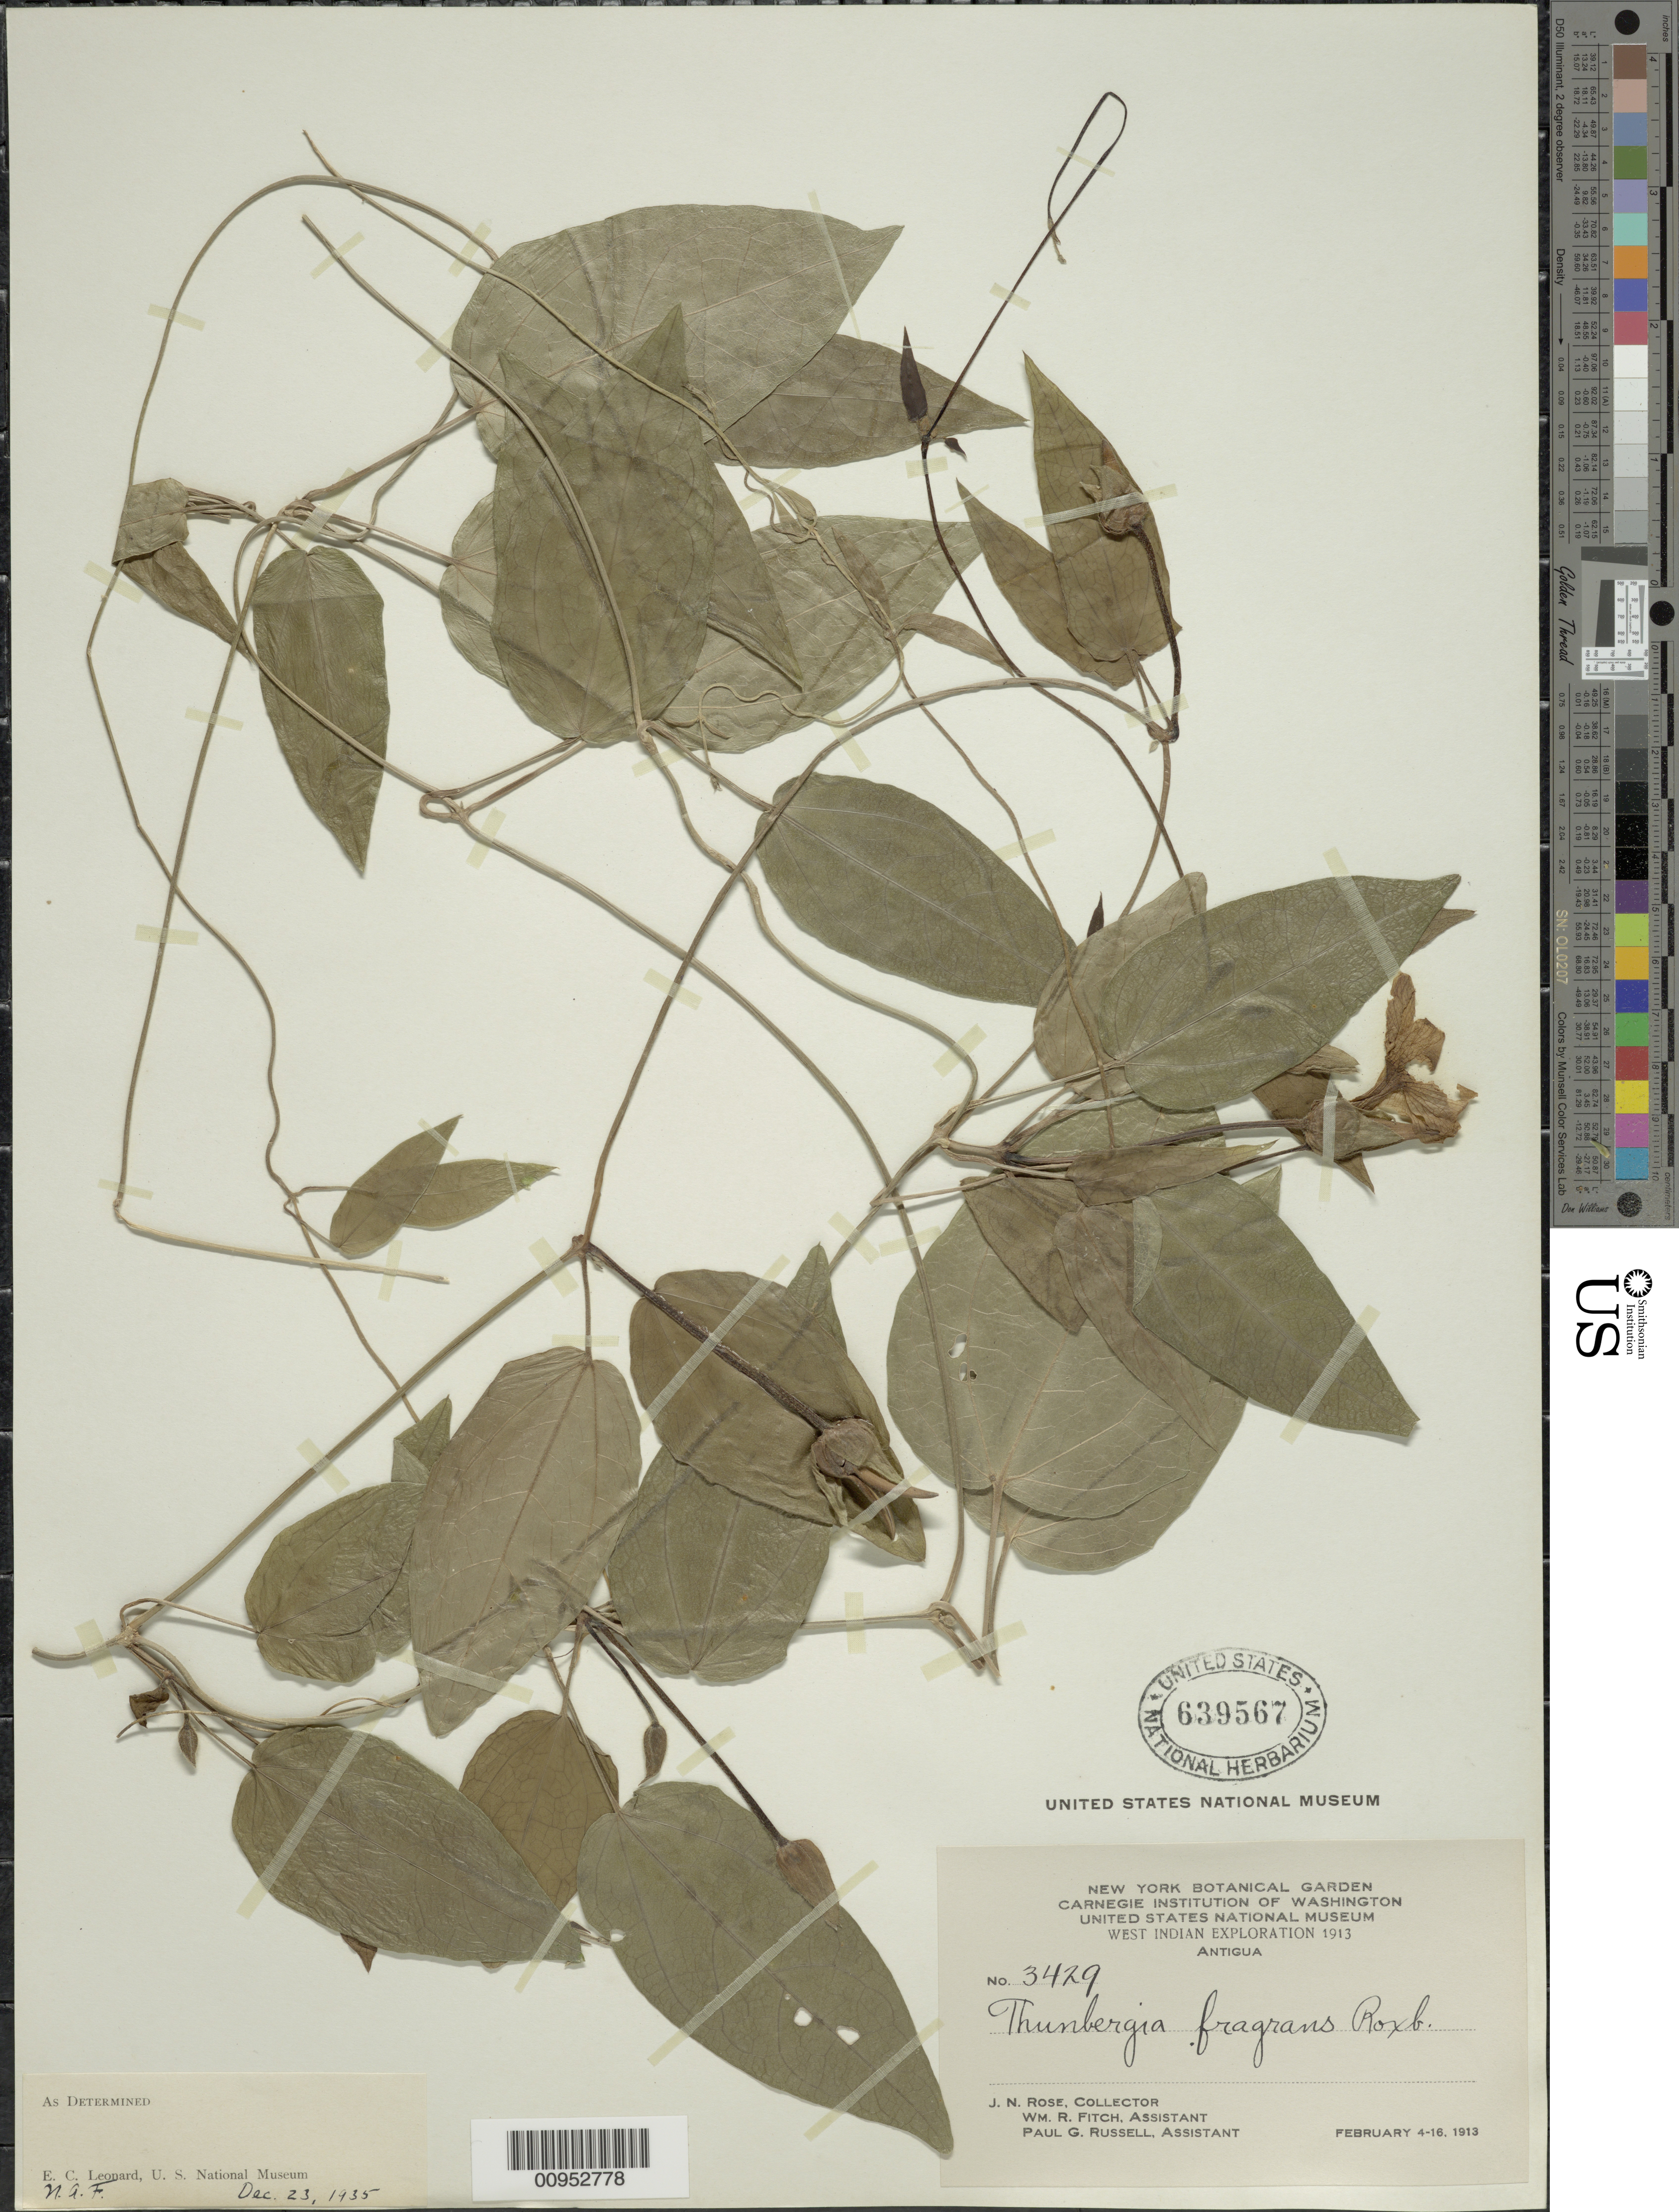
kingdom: Plantae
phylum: Tracheophyta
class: Magnoliopsida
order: Lamiales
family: Acanthaceae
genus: Thunbergia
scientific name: Thunbergia fragrans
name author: Roxb.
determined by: Leonard, Emery C., (US)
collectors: J. N. Rose, W. R. Fitch & P. G. Russell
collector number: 3429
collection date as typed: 04 Feb 1913 to 16 Feb 1916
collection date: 1913-02-04/1916-02-16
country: Antigua and Barbuda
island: Antigua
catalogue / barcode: US 639567